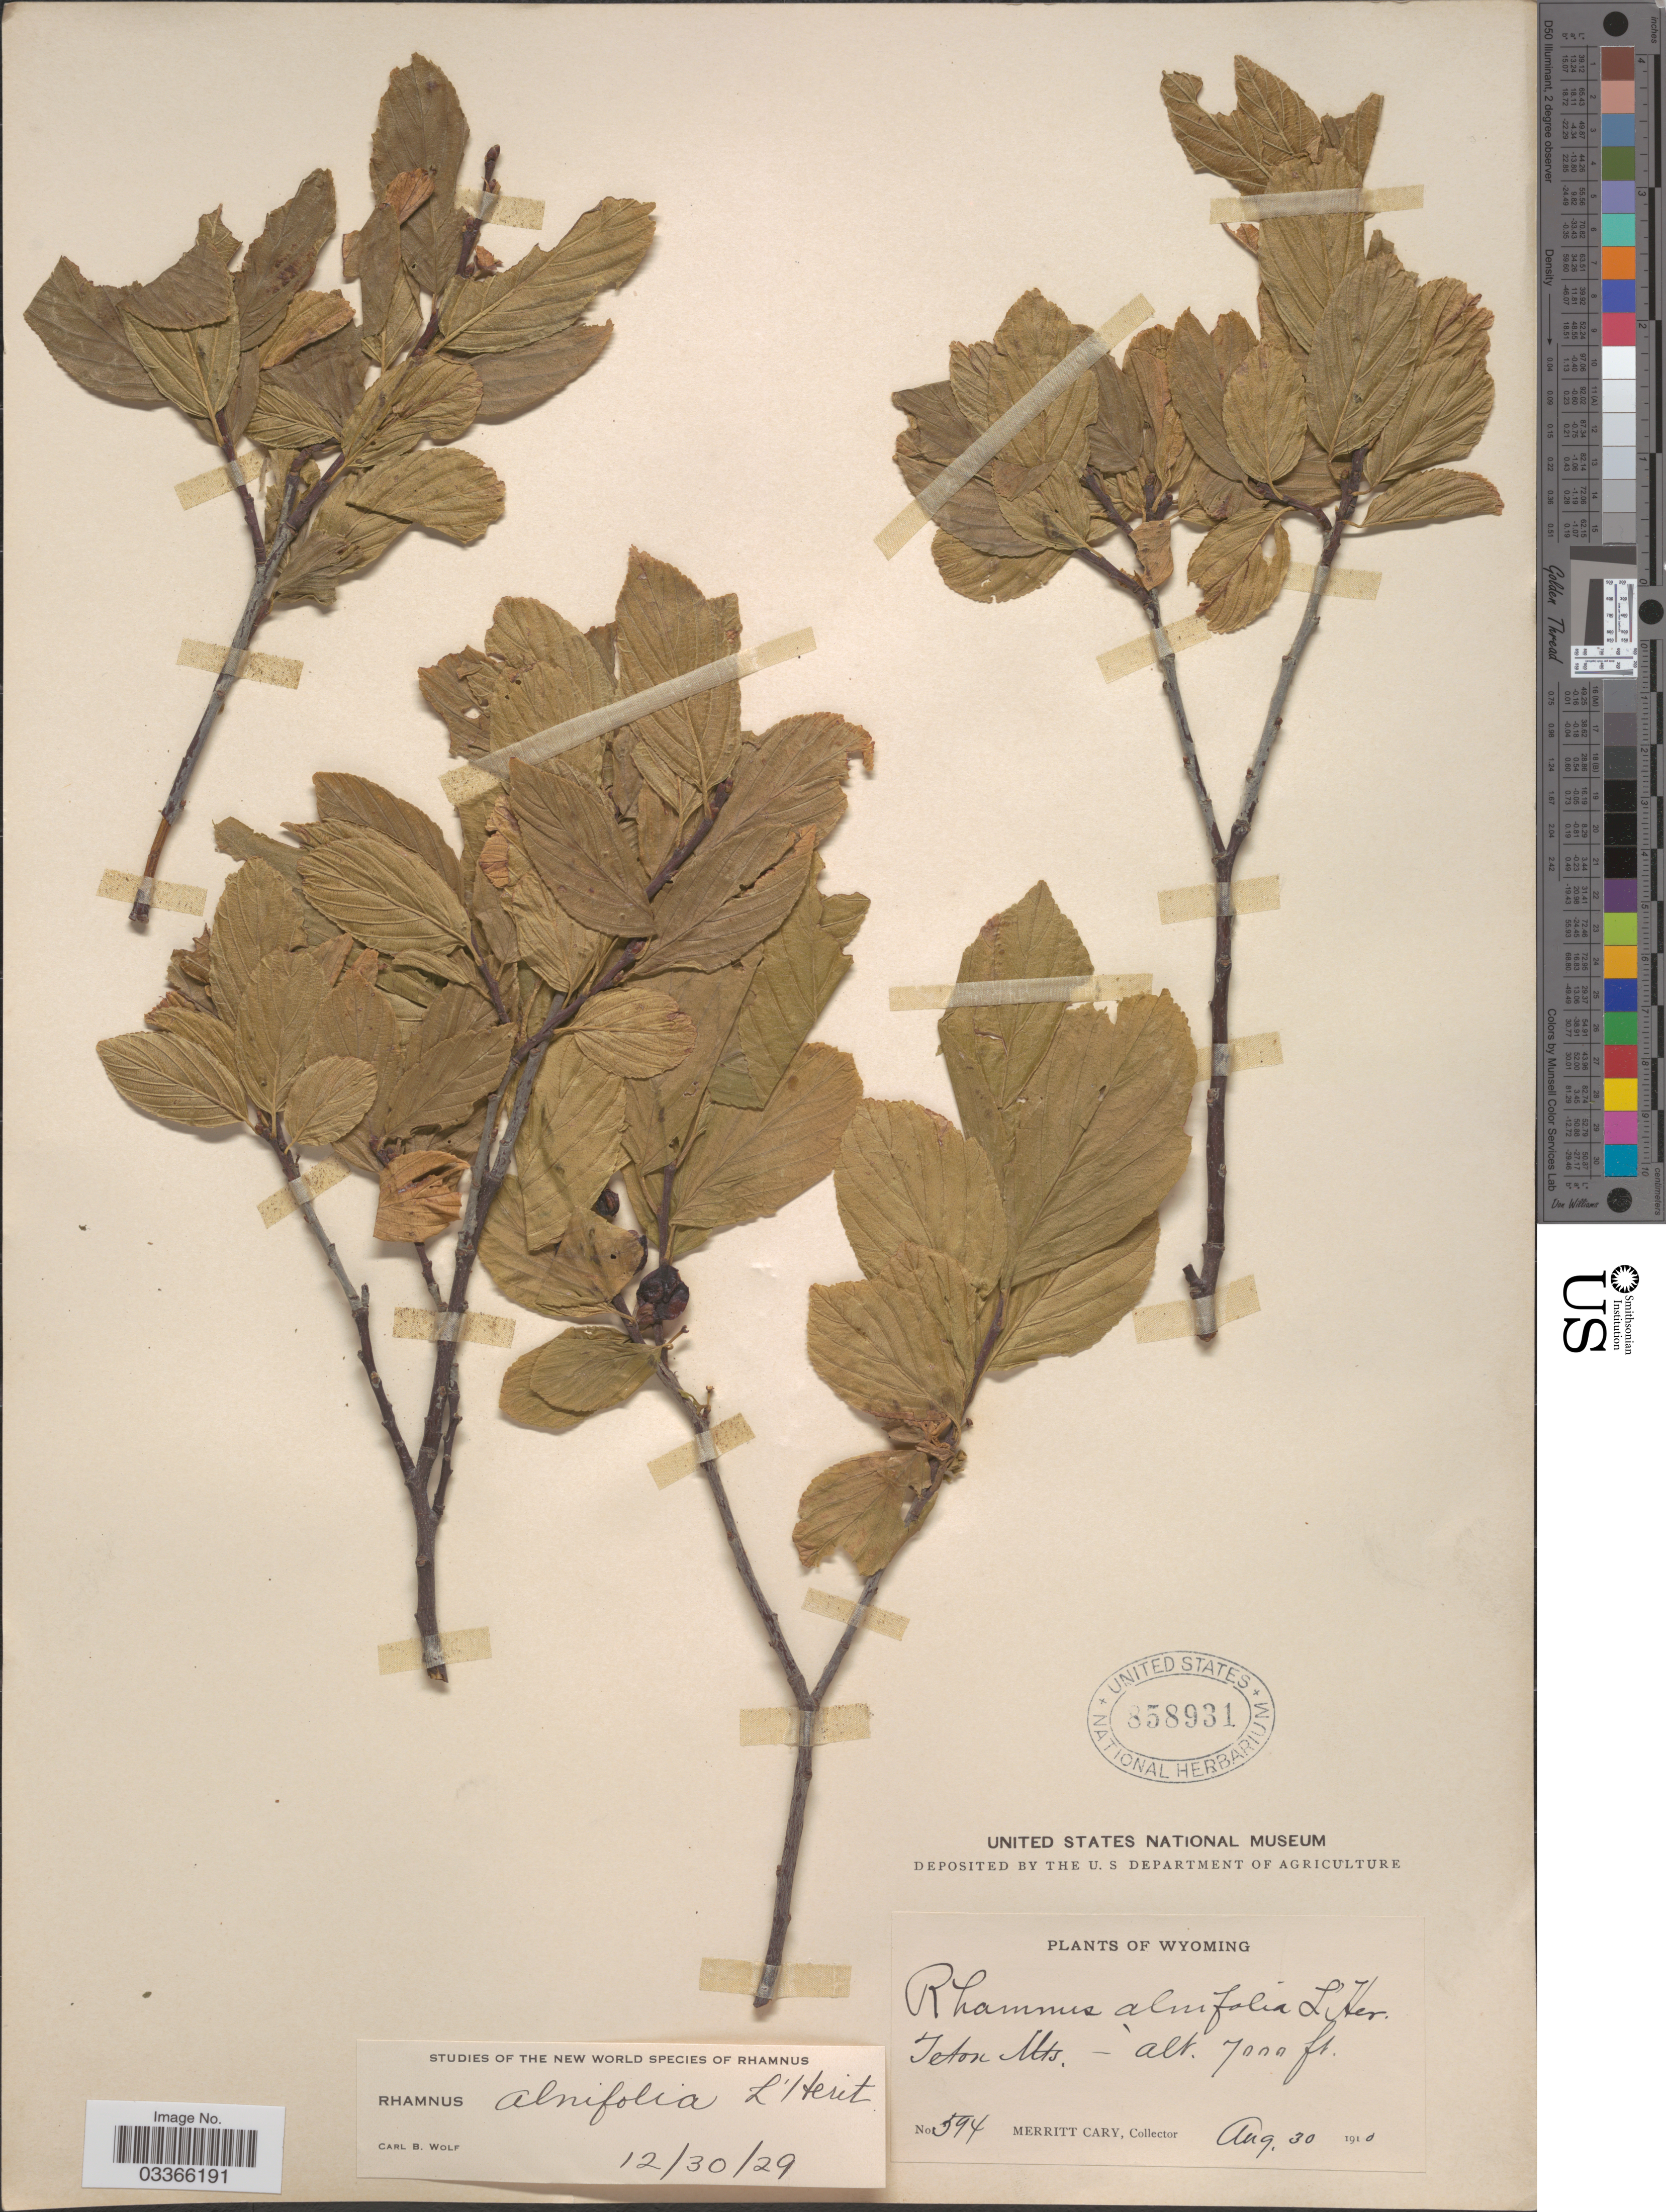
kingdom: Plantae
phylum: Tracheophyta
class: Magnoliopsida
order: Rosales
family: Rhamnaceae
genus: Rhamnus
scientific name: Rhamnus alnifolia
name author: L'Hér.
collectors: M. Cary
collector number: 594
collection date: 1910-08-30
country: United States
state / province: Wyoming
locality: Teton Mts.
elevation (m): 2134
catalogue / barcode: US 858931